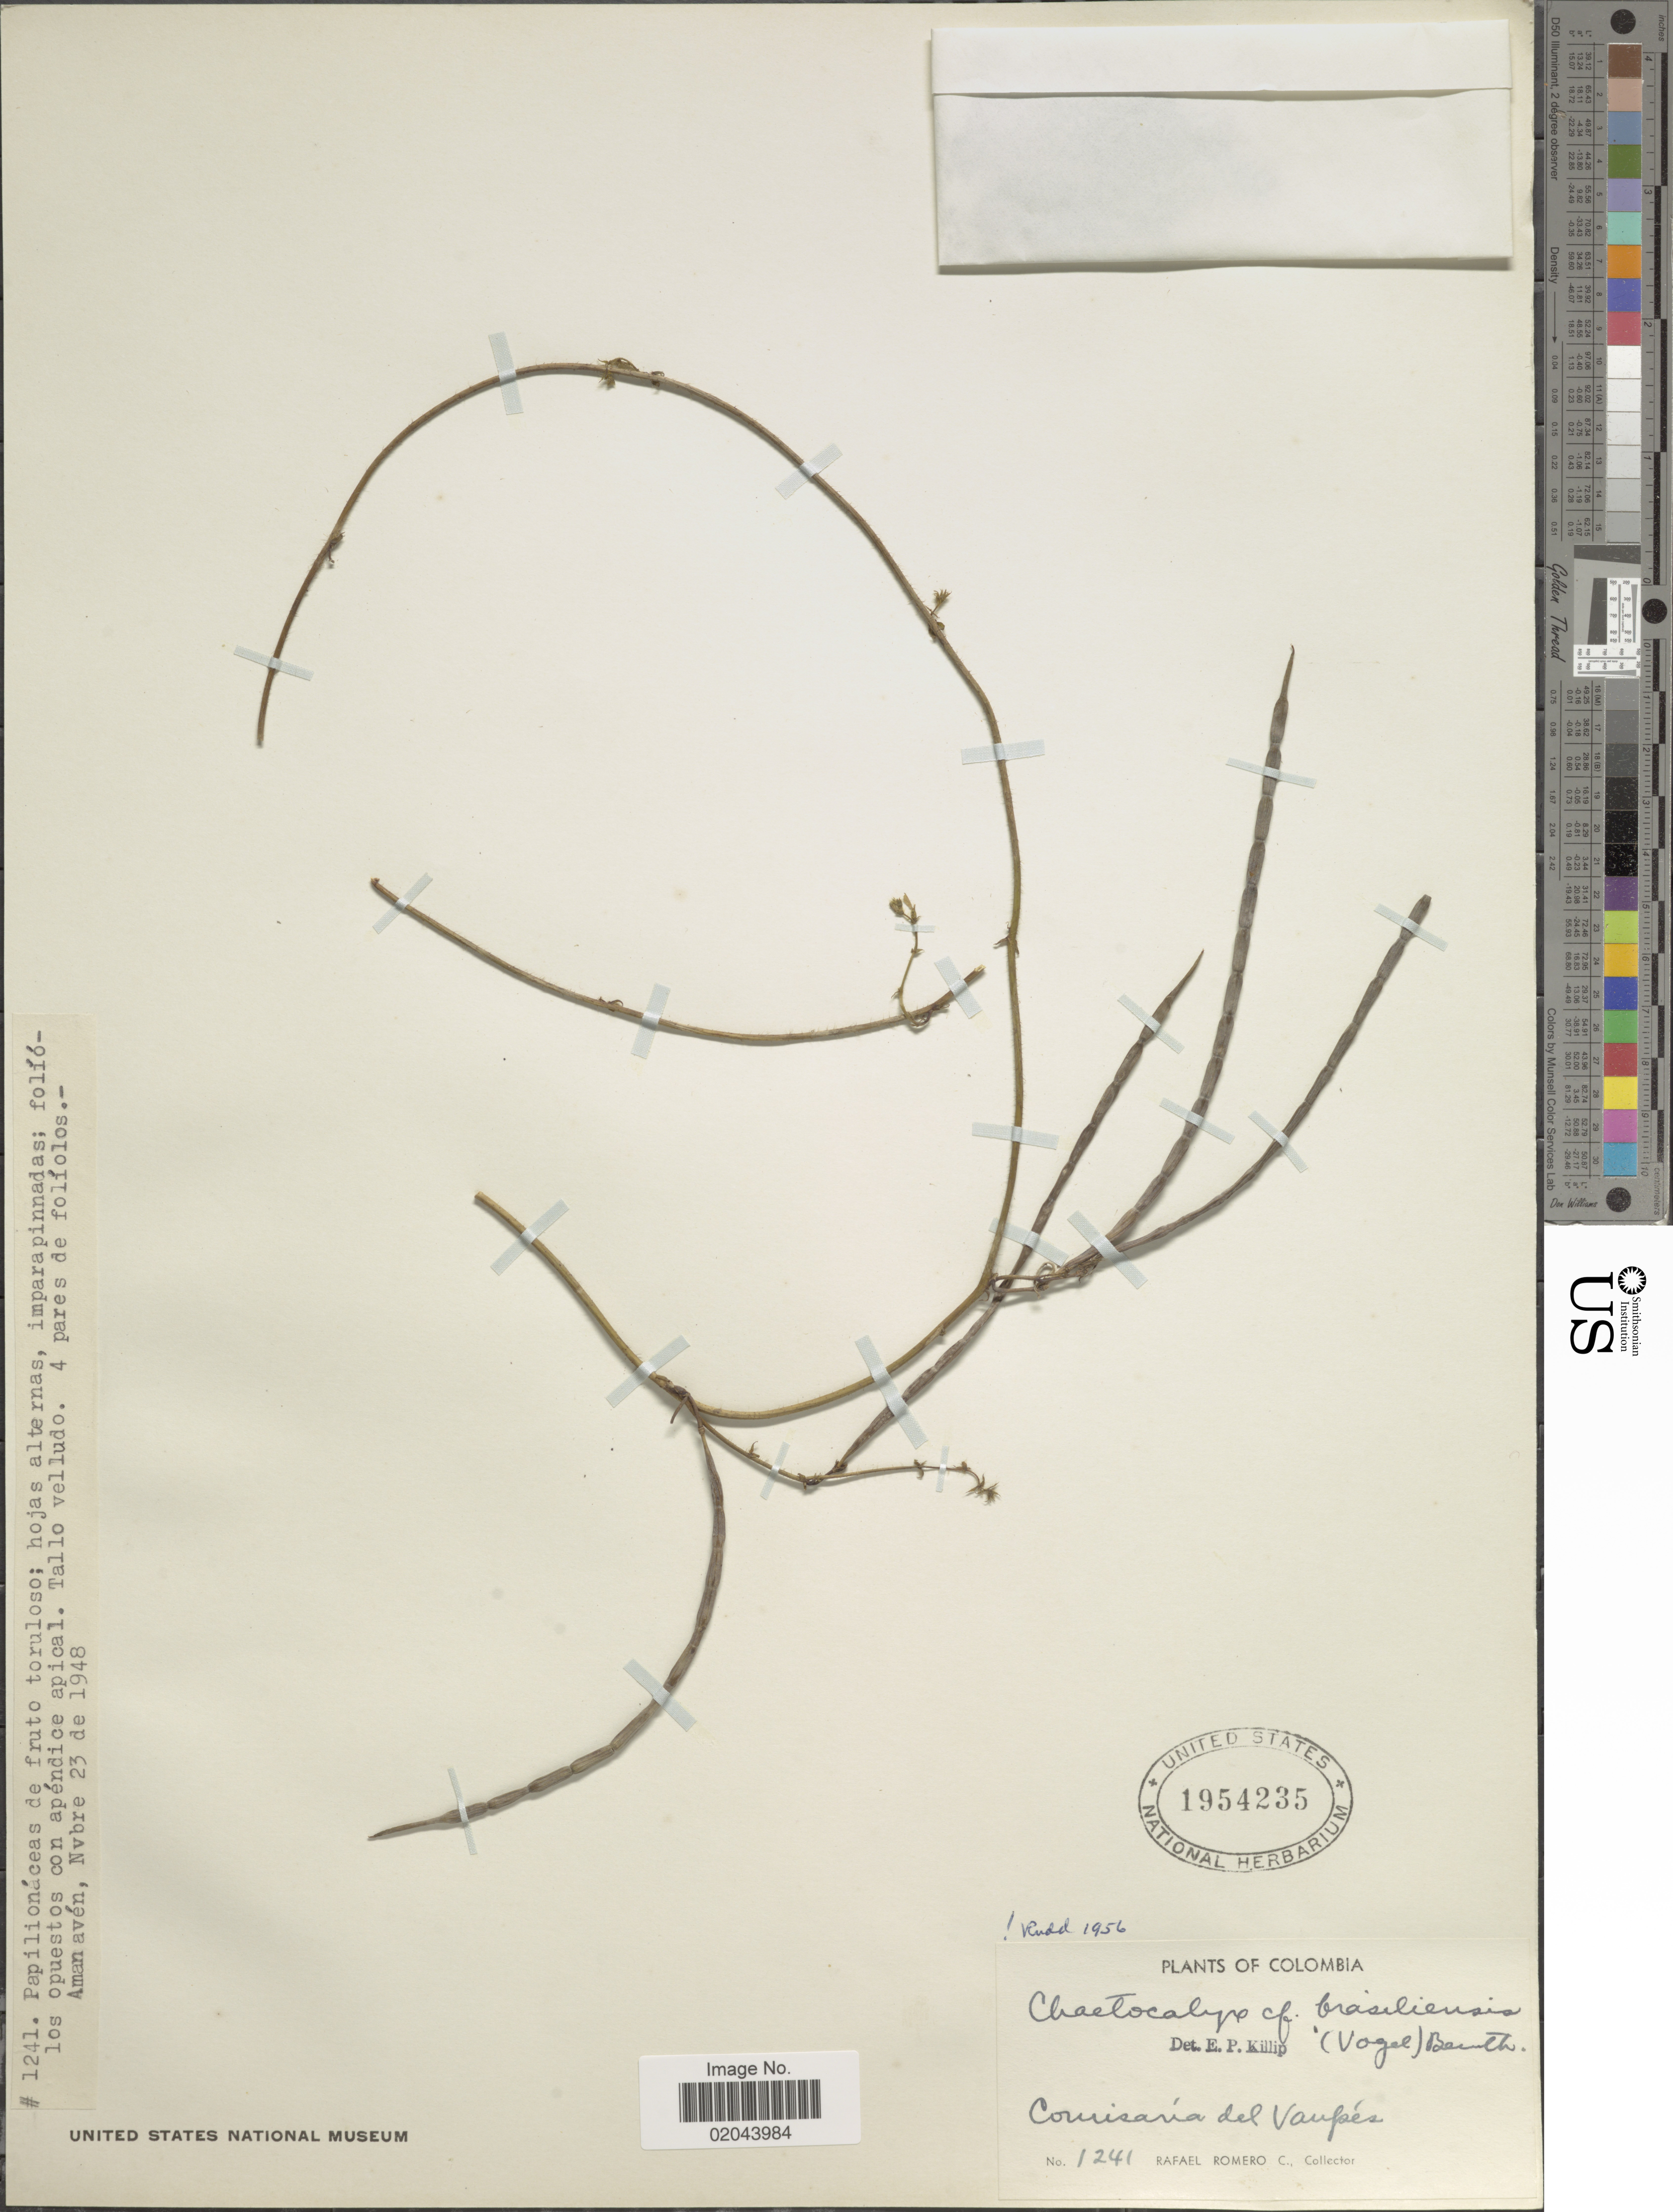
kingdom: Plantae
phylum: Tracheophyta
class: Magnoliopsida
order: Fabales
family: Fabaceae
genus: Chaetocalyx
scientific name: Chaetocalyx brasiliensis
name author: (Vogel) Benth.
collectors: R. Romero Castañeda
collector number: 1241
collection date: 1948-11-23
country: Colombia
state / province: Vaupés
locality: Comisaría del Vaupés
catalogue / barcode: US 1954235